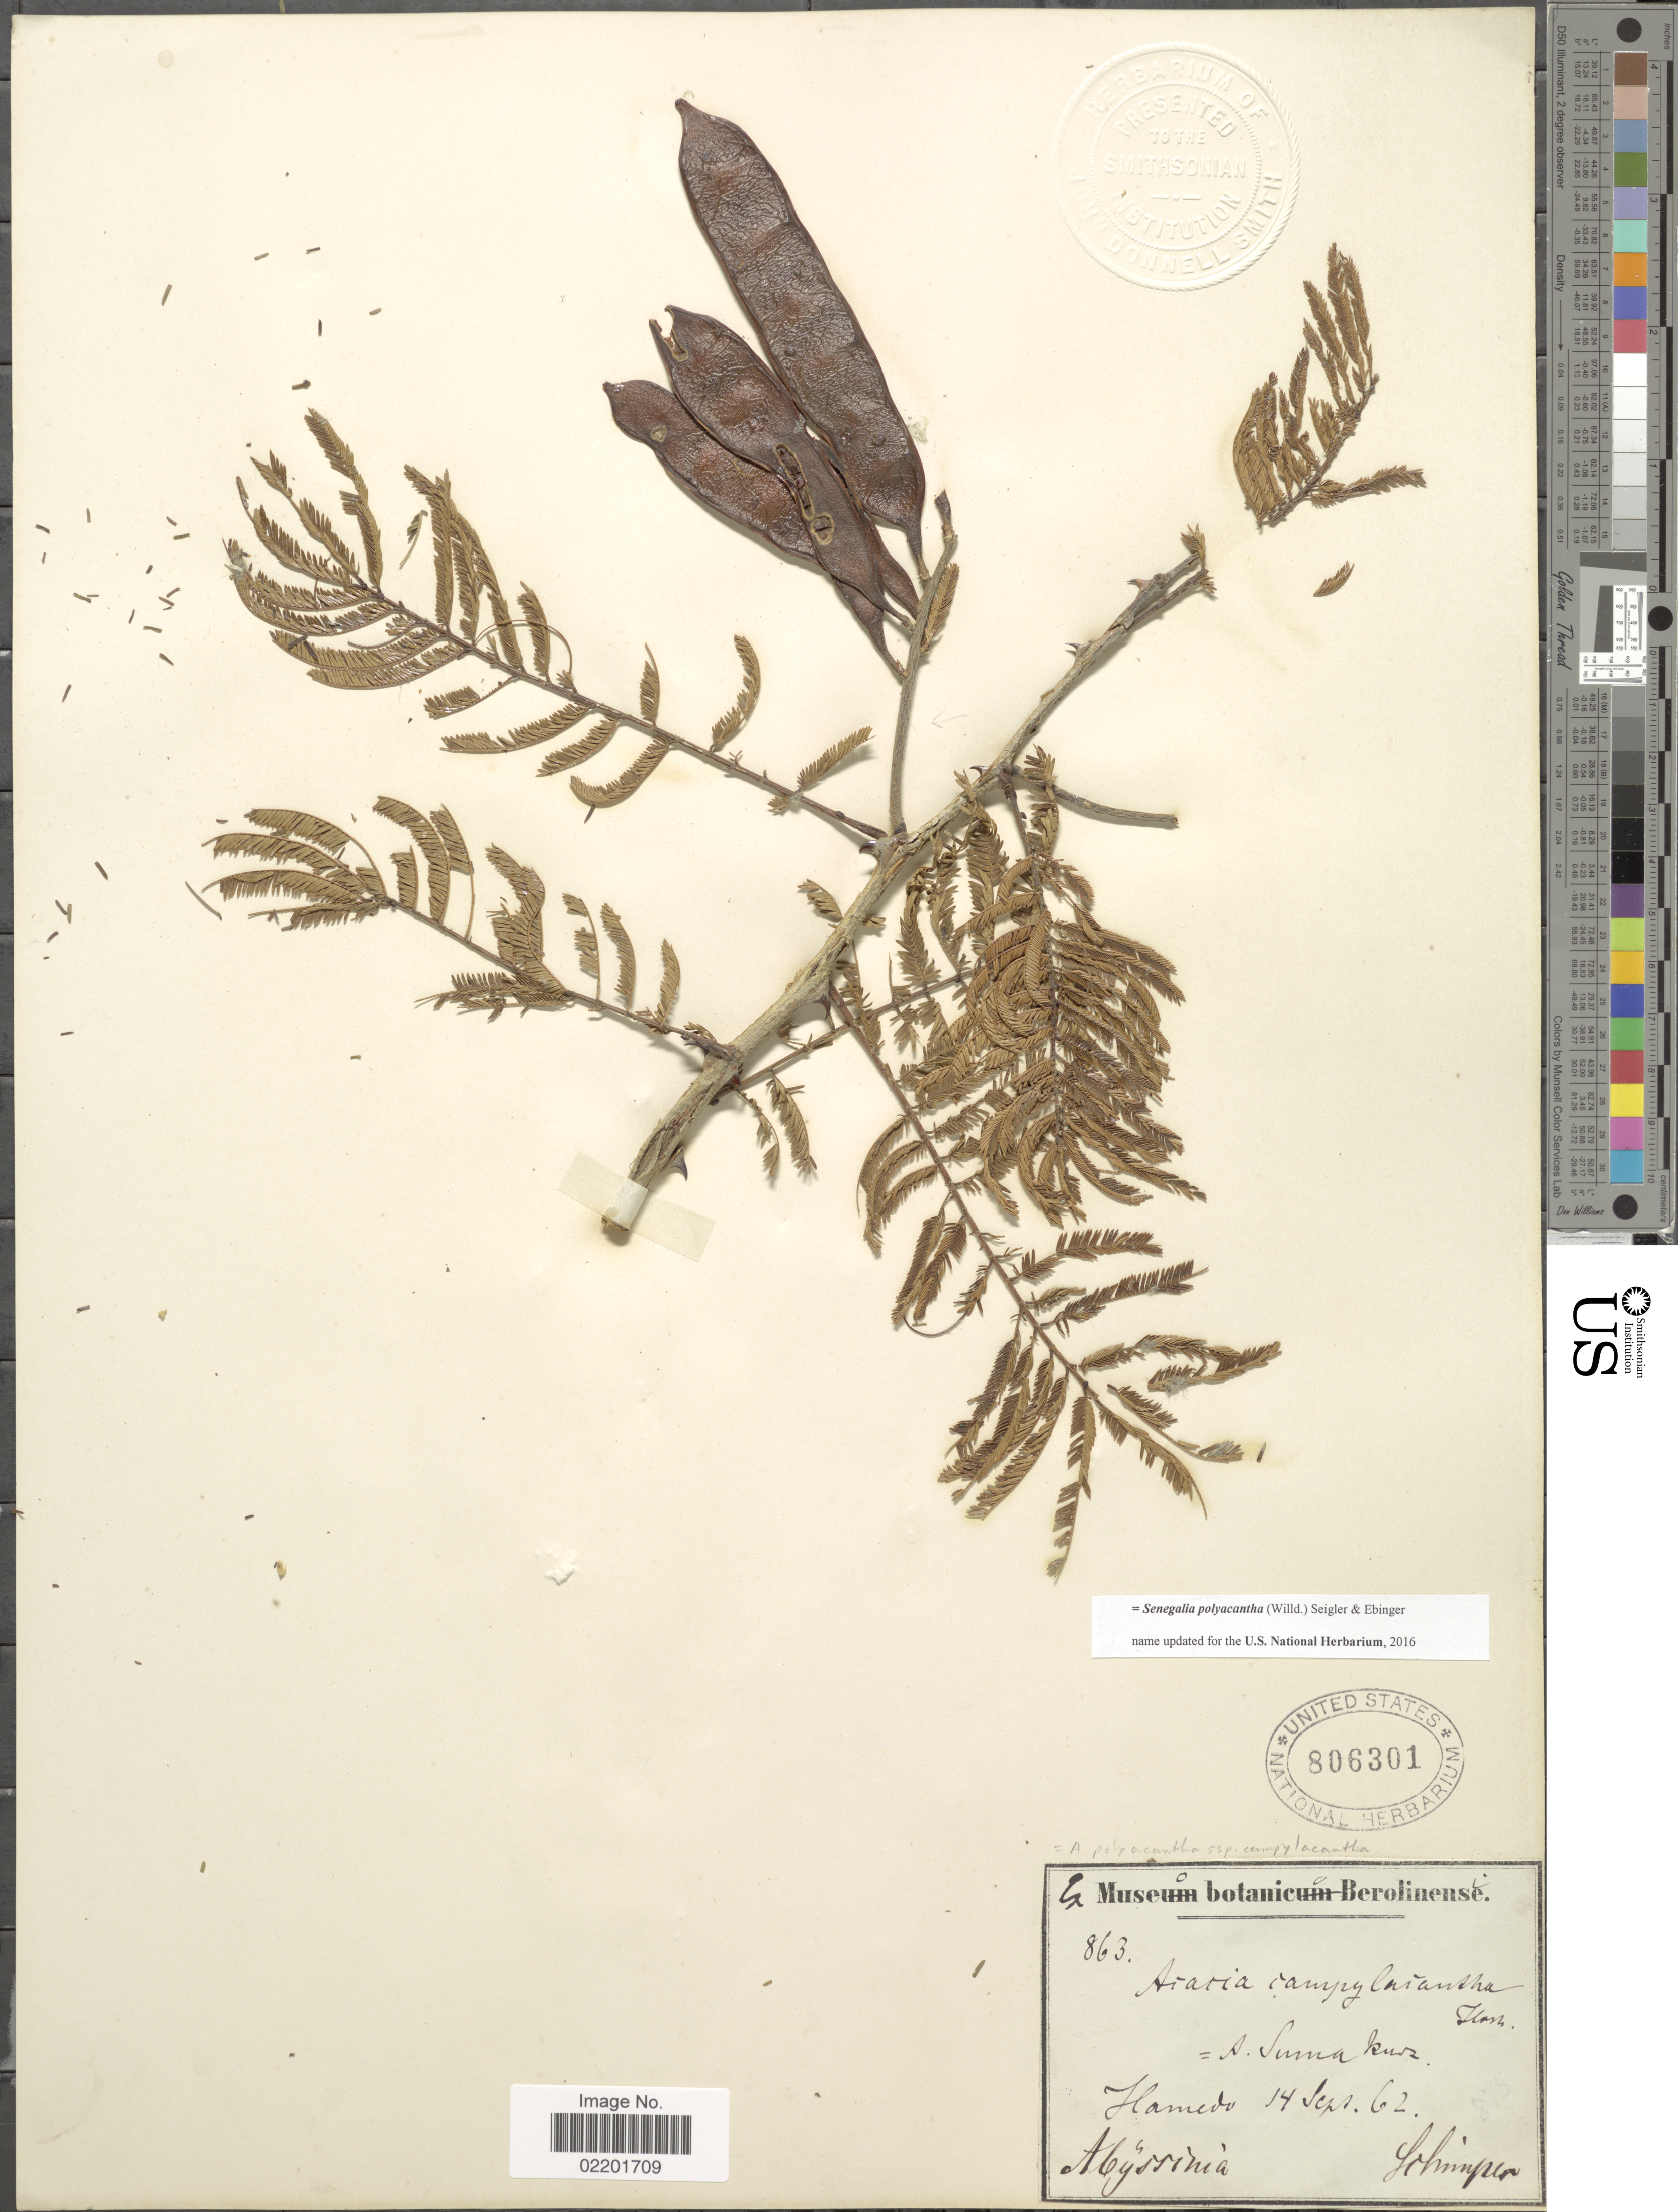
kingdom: Plantae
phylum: Tracheophyta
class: Magnoliopsida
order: Fabales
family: Fabaceae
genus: Senegalia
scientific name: Senegalia polyacantha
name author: (Willd.) Seigler & Ebinger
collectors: -. Schimper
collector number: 863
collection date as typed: Transcribed d/m/y: 14/9/62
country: Eritrea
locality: Hamedo, Abyssinia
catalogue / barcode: US 806301